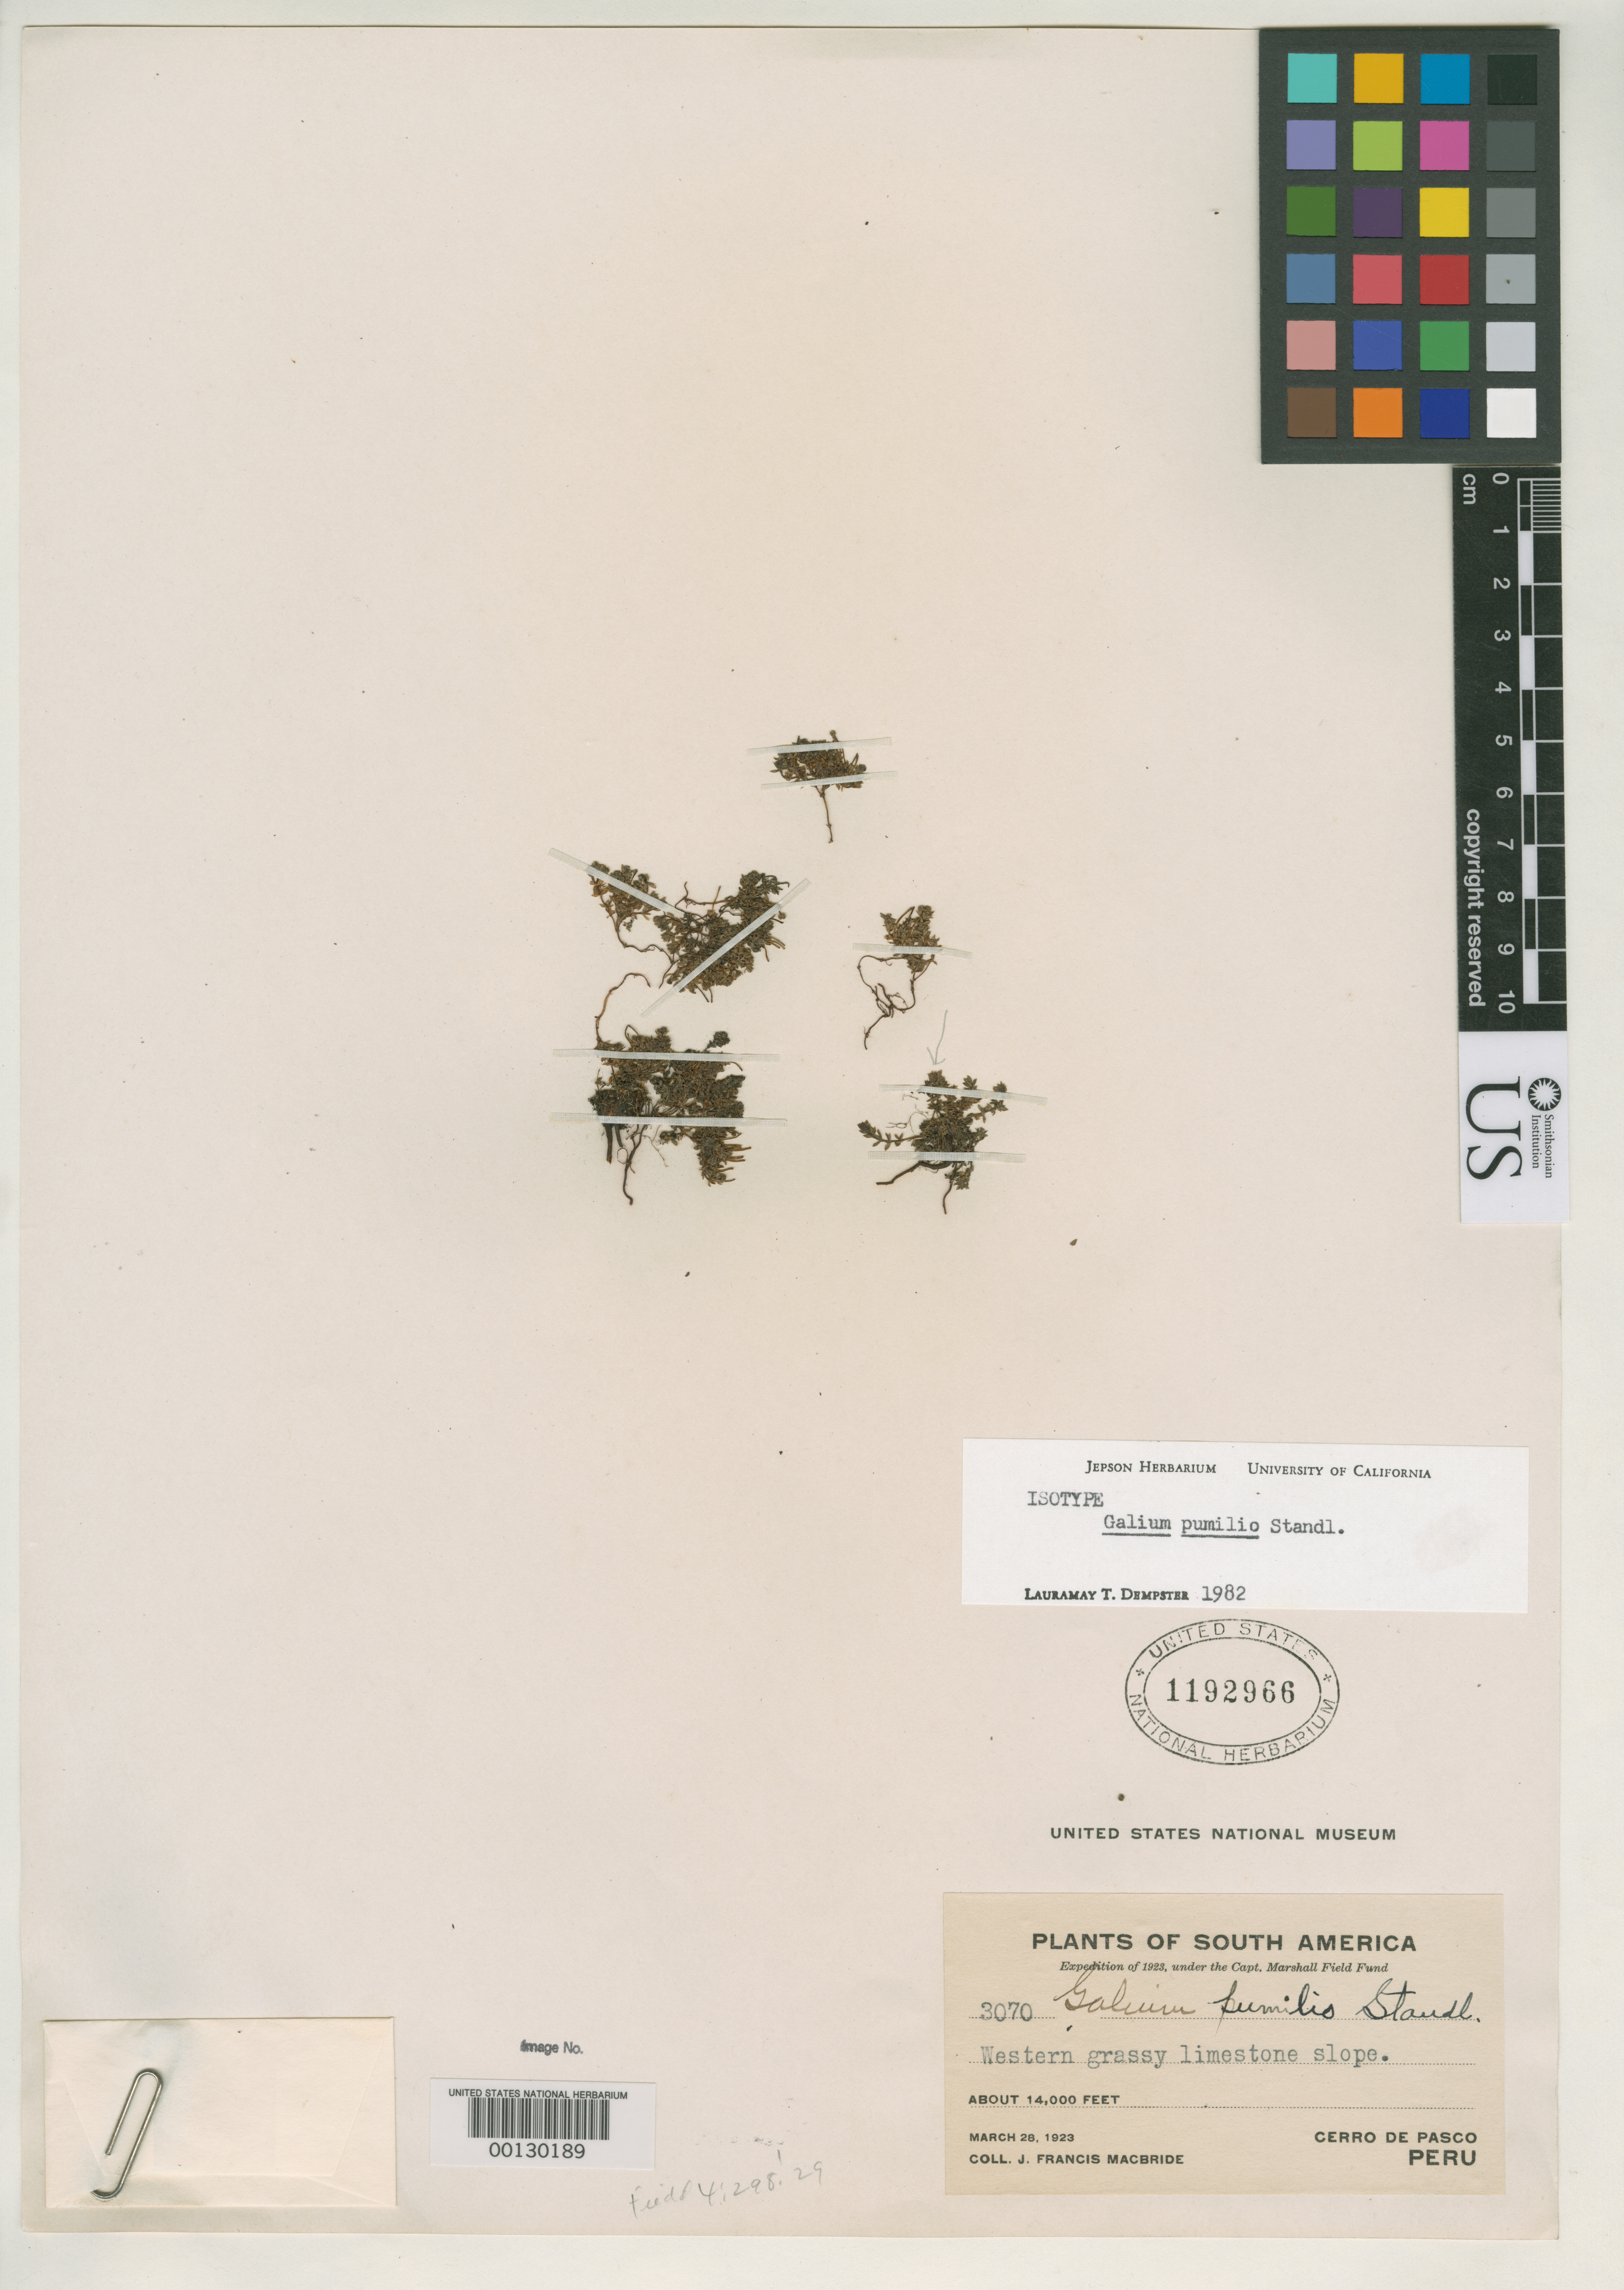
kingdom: Plantae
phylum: Tracheophyta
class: Magnoliopsida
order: Gentianales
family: Rubiaceae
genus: Galium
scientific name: Galium pumilio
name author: Standl.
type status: Isotype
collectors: J. F. Macbride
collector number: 3070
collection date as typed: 28 Mar 1923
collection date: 1923-03-28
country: Peru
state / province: Pasco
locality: Cerro de Pasco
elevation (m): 4200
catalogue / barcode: US 1192966